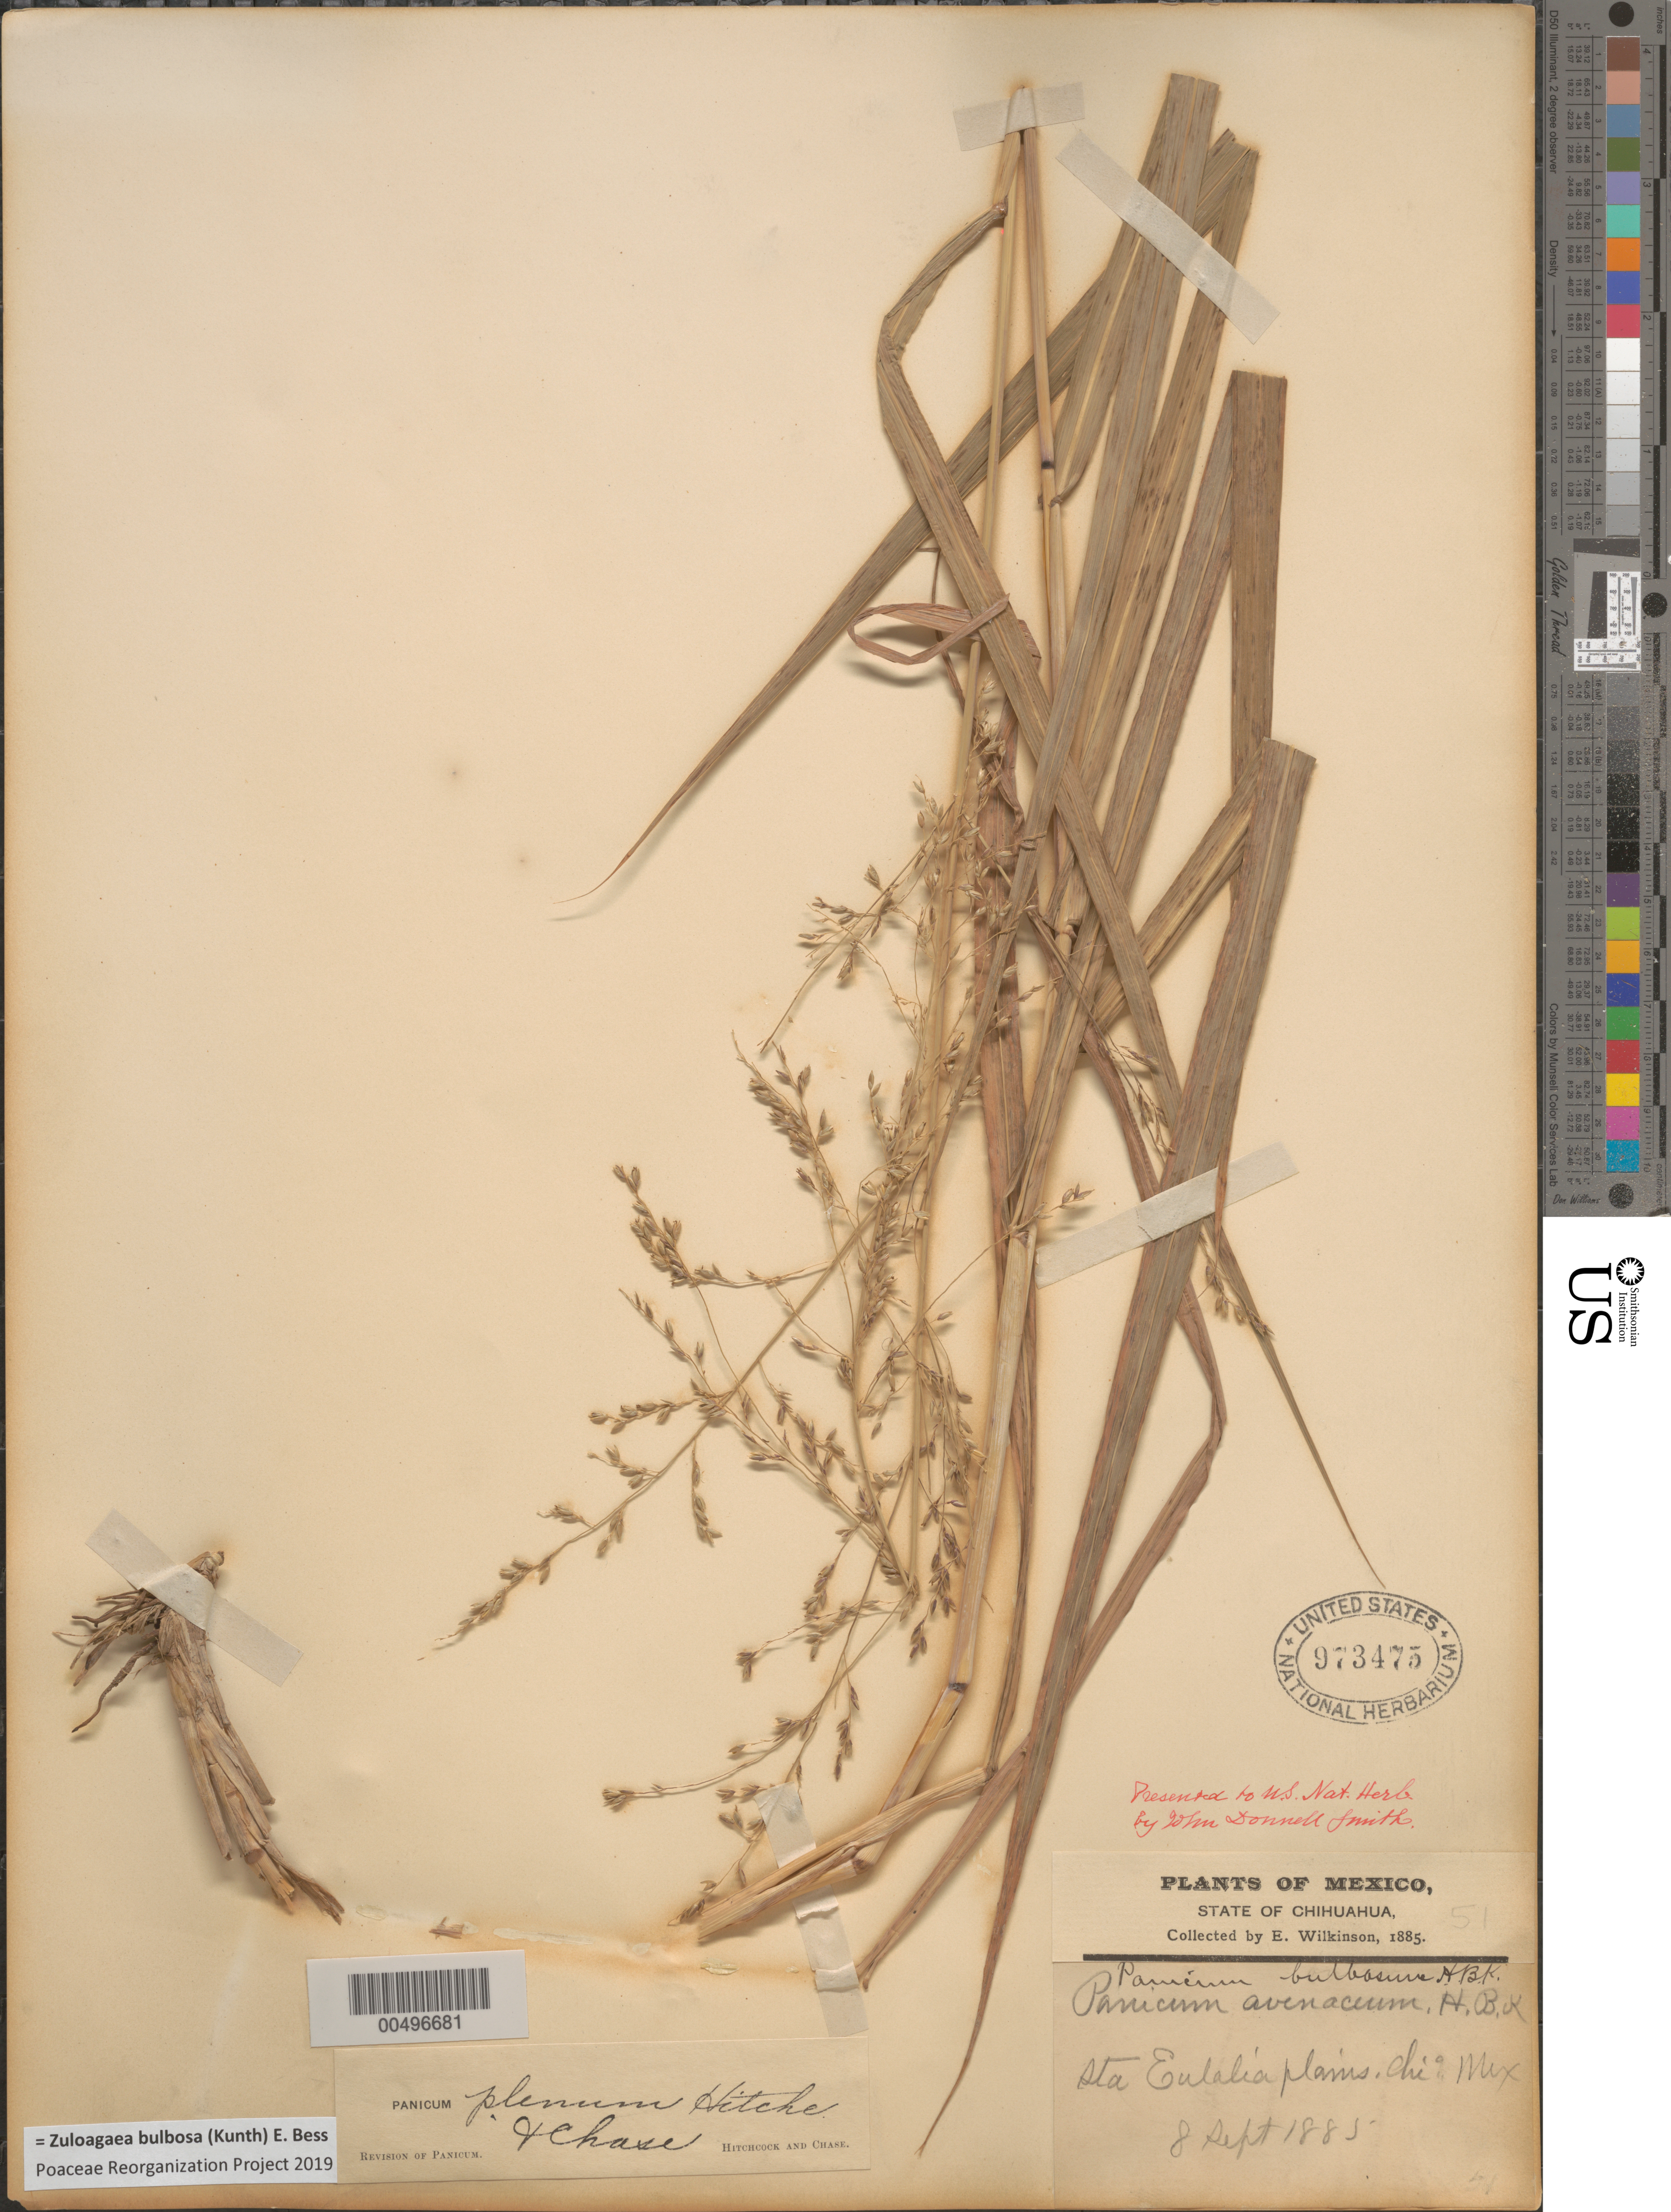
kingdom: Plantae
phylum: Tracheophyta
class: Liliopsida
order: Poales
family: Poaceae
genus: Panicum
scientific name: Panicum plenum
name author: Hitchc. & Chase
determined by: Hitchcock, A. S.; Chase, [M.] A.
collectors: E. Wilkinson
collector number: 51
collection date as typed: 8 Sep 1885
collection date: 1885-09-08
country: Mexico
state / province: Chihuahua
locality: Sta. Eulalia plains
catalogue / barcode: US 973475